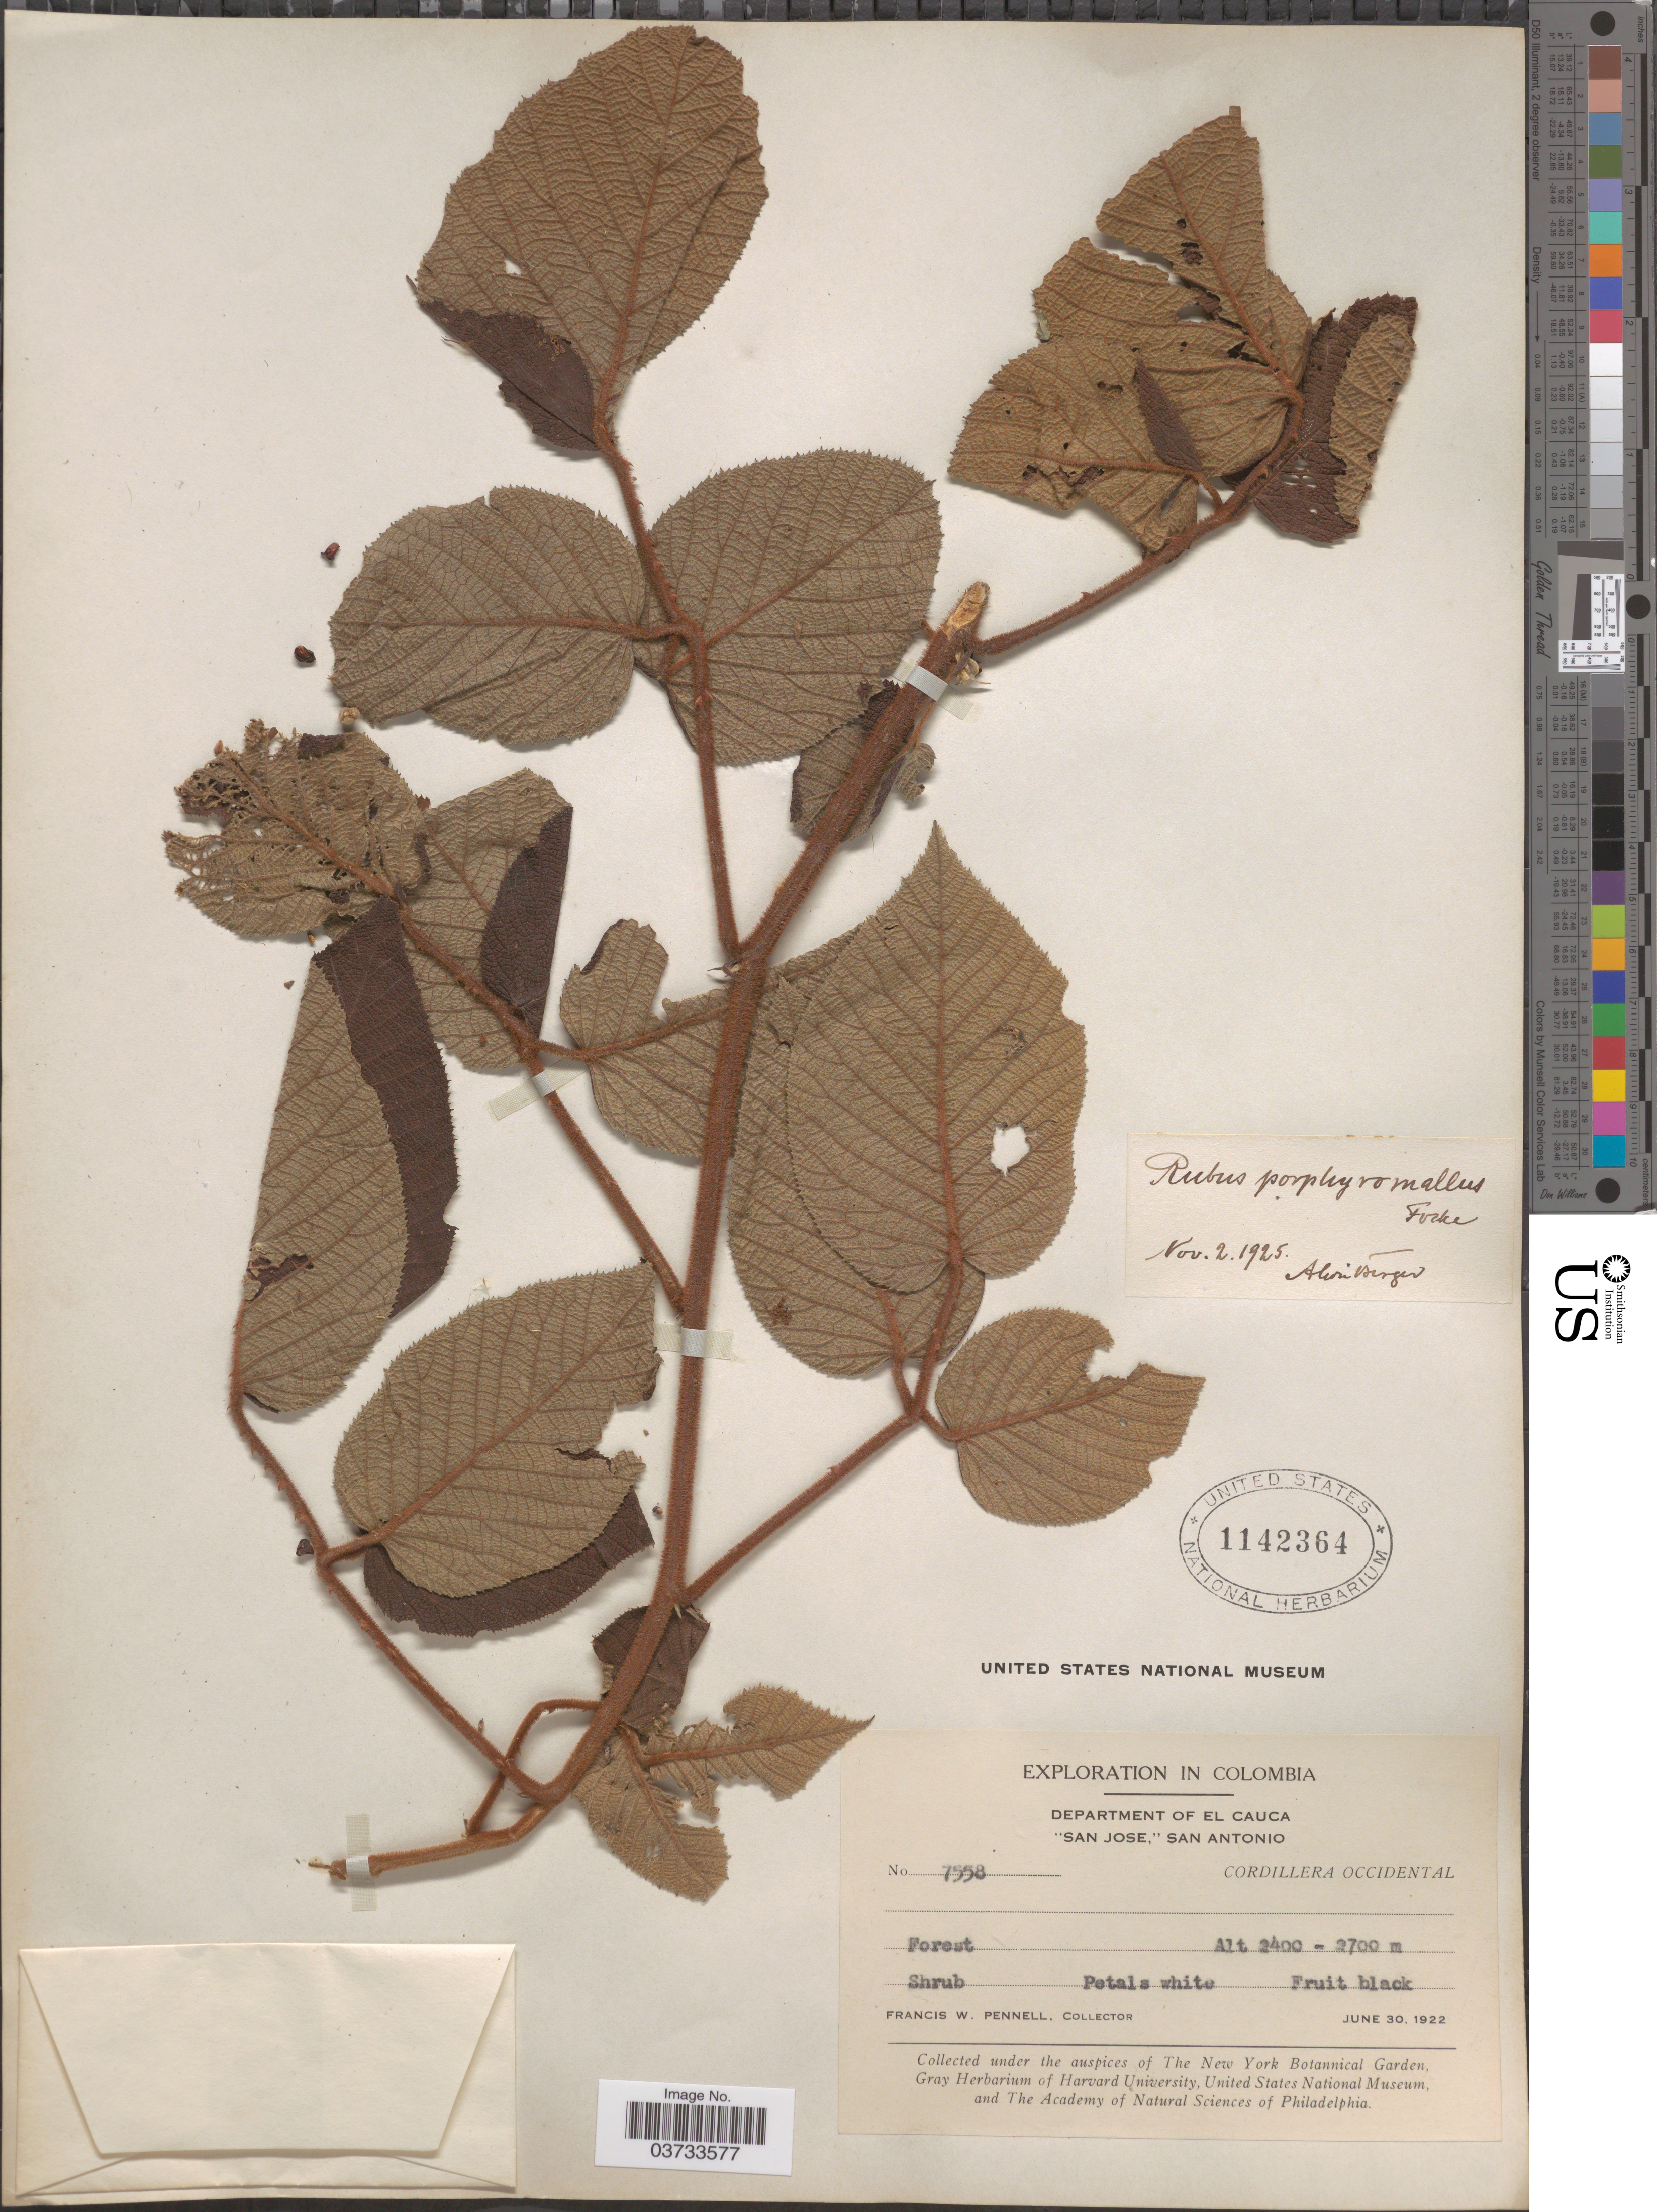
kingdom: Plantae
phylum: Tracheophyta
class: Magnoliopsida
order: Rosales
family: Rosaceae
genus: Rubus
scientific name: Rubus radicans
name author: Cav.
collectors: F. W. Pennell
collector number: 7558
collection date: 1922-06-30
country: Colombia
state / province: Cauca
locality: Department of El Cauca. "San Jose," San Antonio. Cordillera Occidental.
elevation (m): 2400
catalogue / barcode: US 1142364